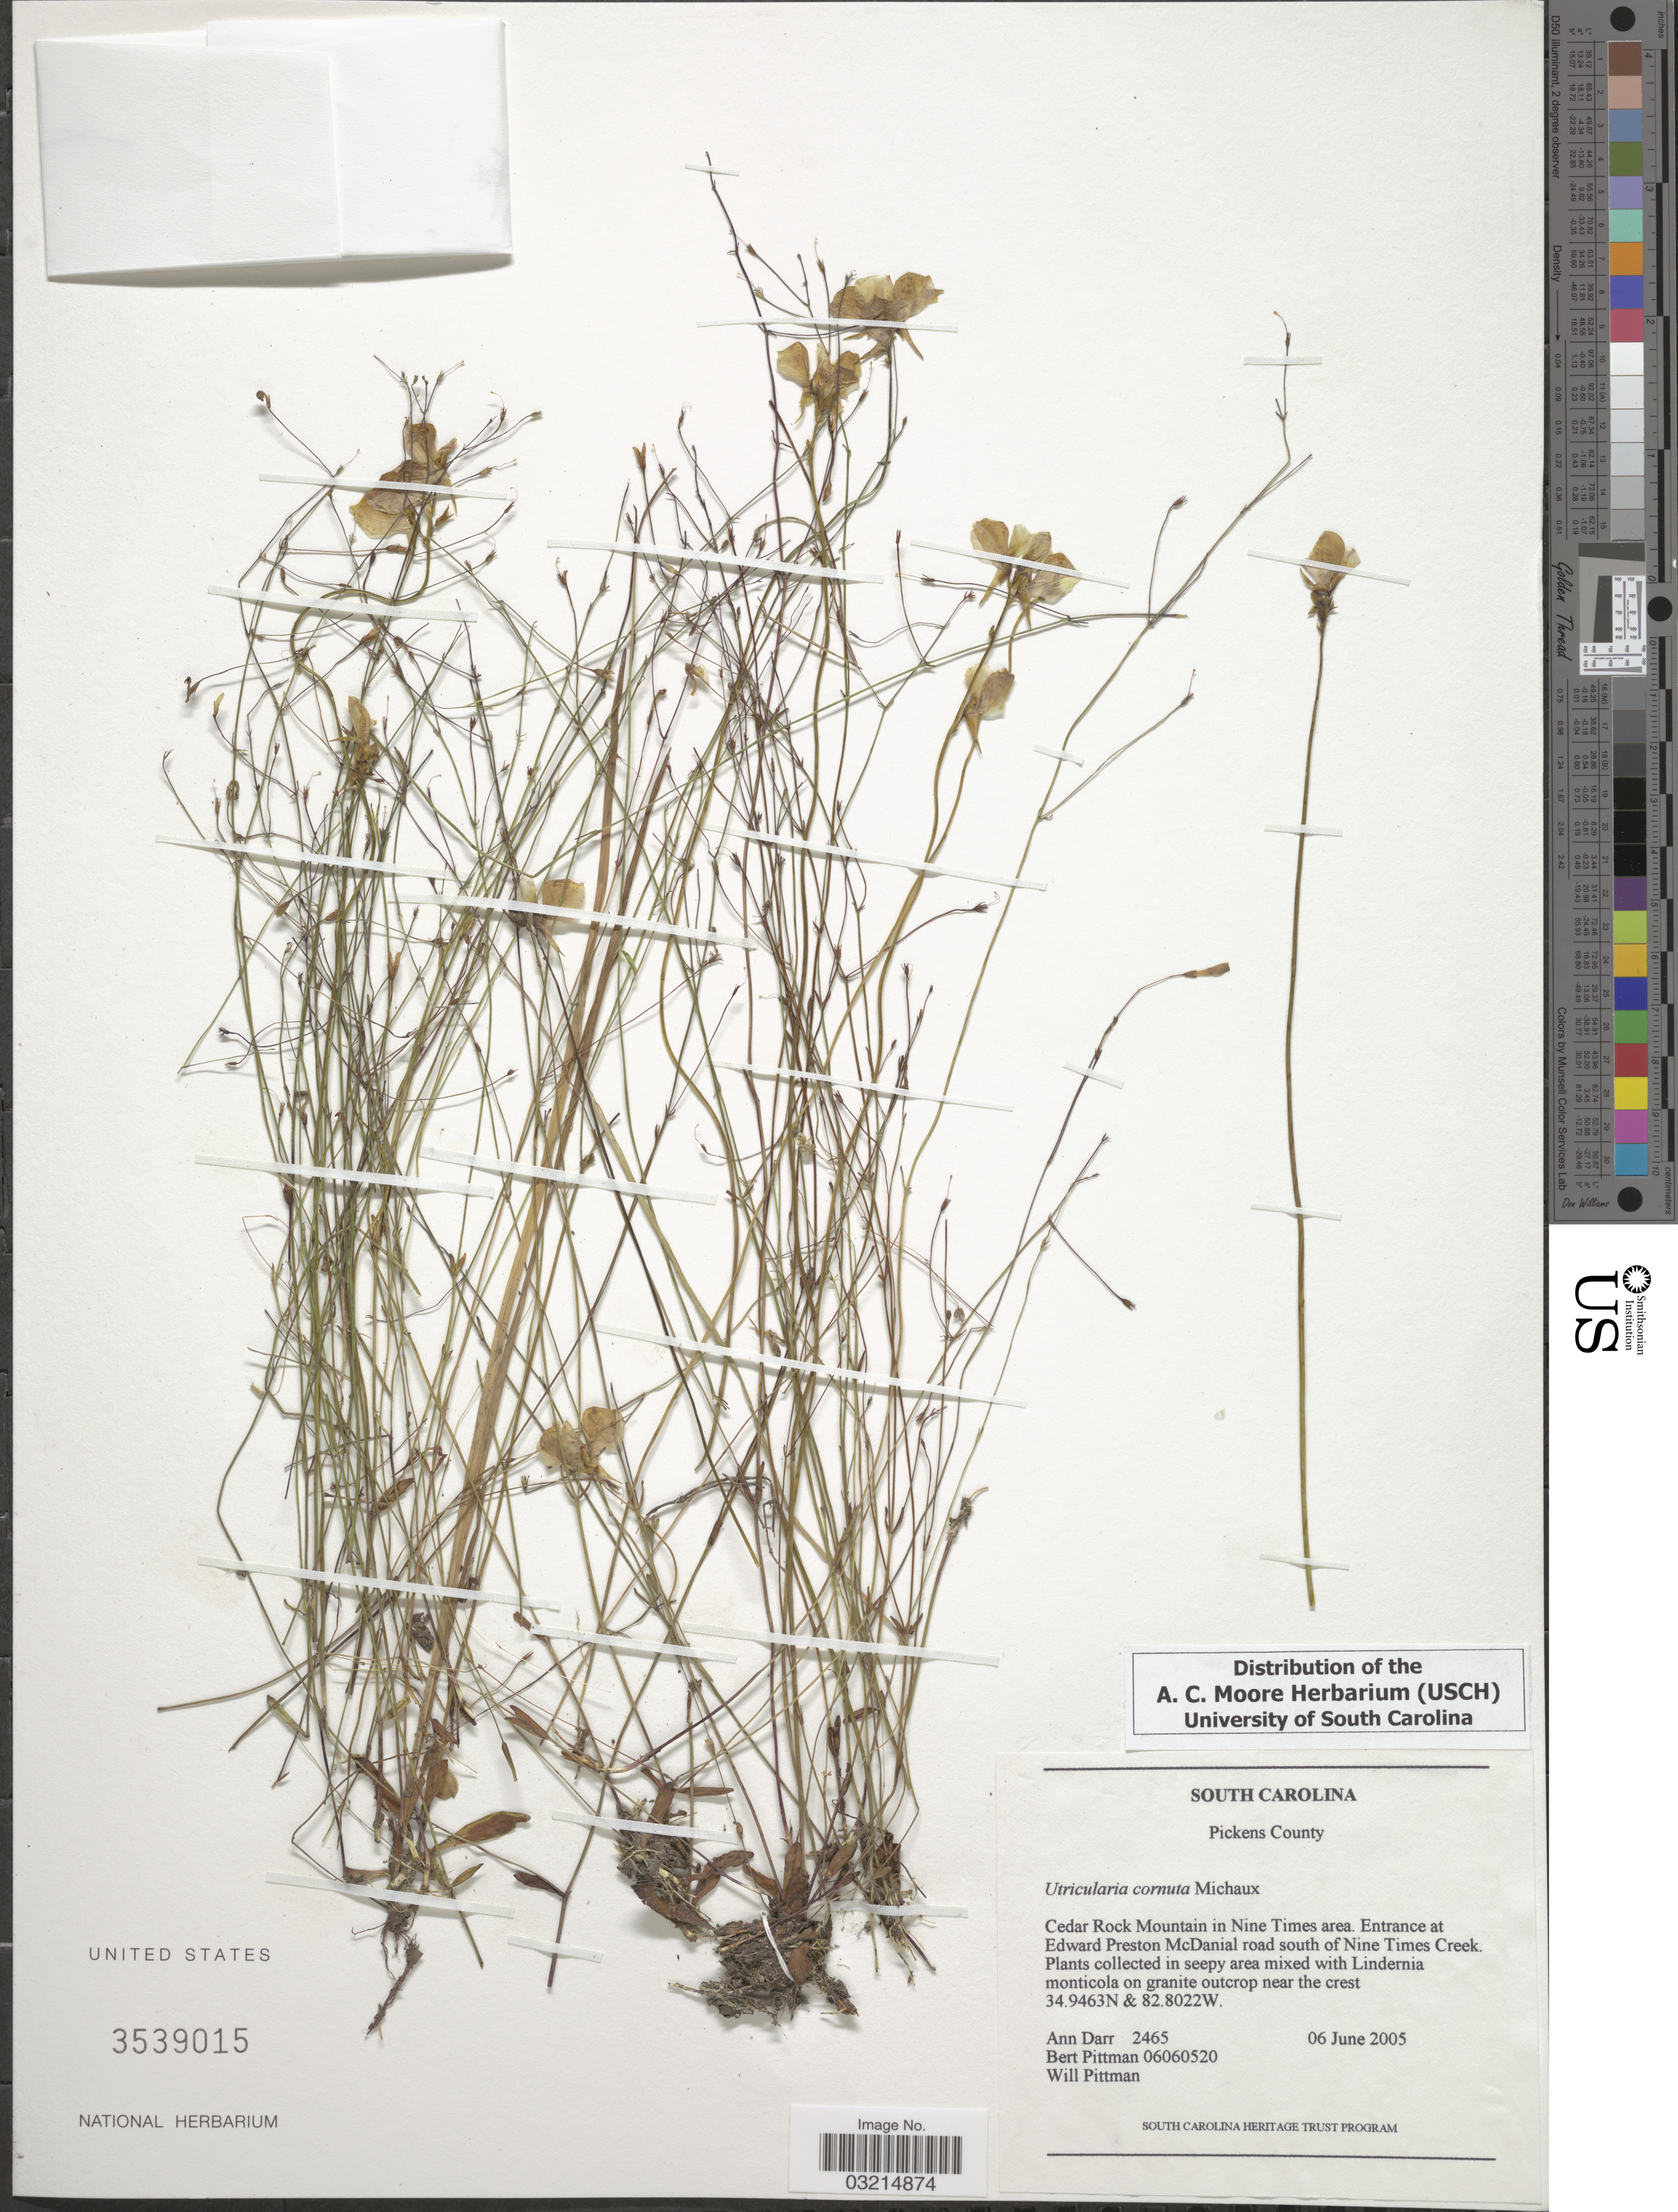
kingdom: Plantae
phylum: Tracheophyta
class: Magnoliopsida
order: Lamiales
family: Lentibulariaceae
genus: Utricularia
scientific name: Utricularia cornuta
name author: Michx.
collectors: A. Darr, B. Pittman & W. Pittman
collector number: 2465/06060520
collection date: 2005-06-06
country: United States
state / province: South Carolina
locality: Pickens County, Cedar Rock Mountain in Nine Times area. Entrance at Edward Preston McDanial road south of Nine Times Creek.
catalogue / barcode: US 3539015